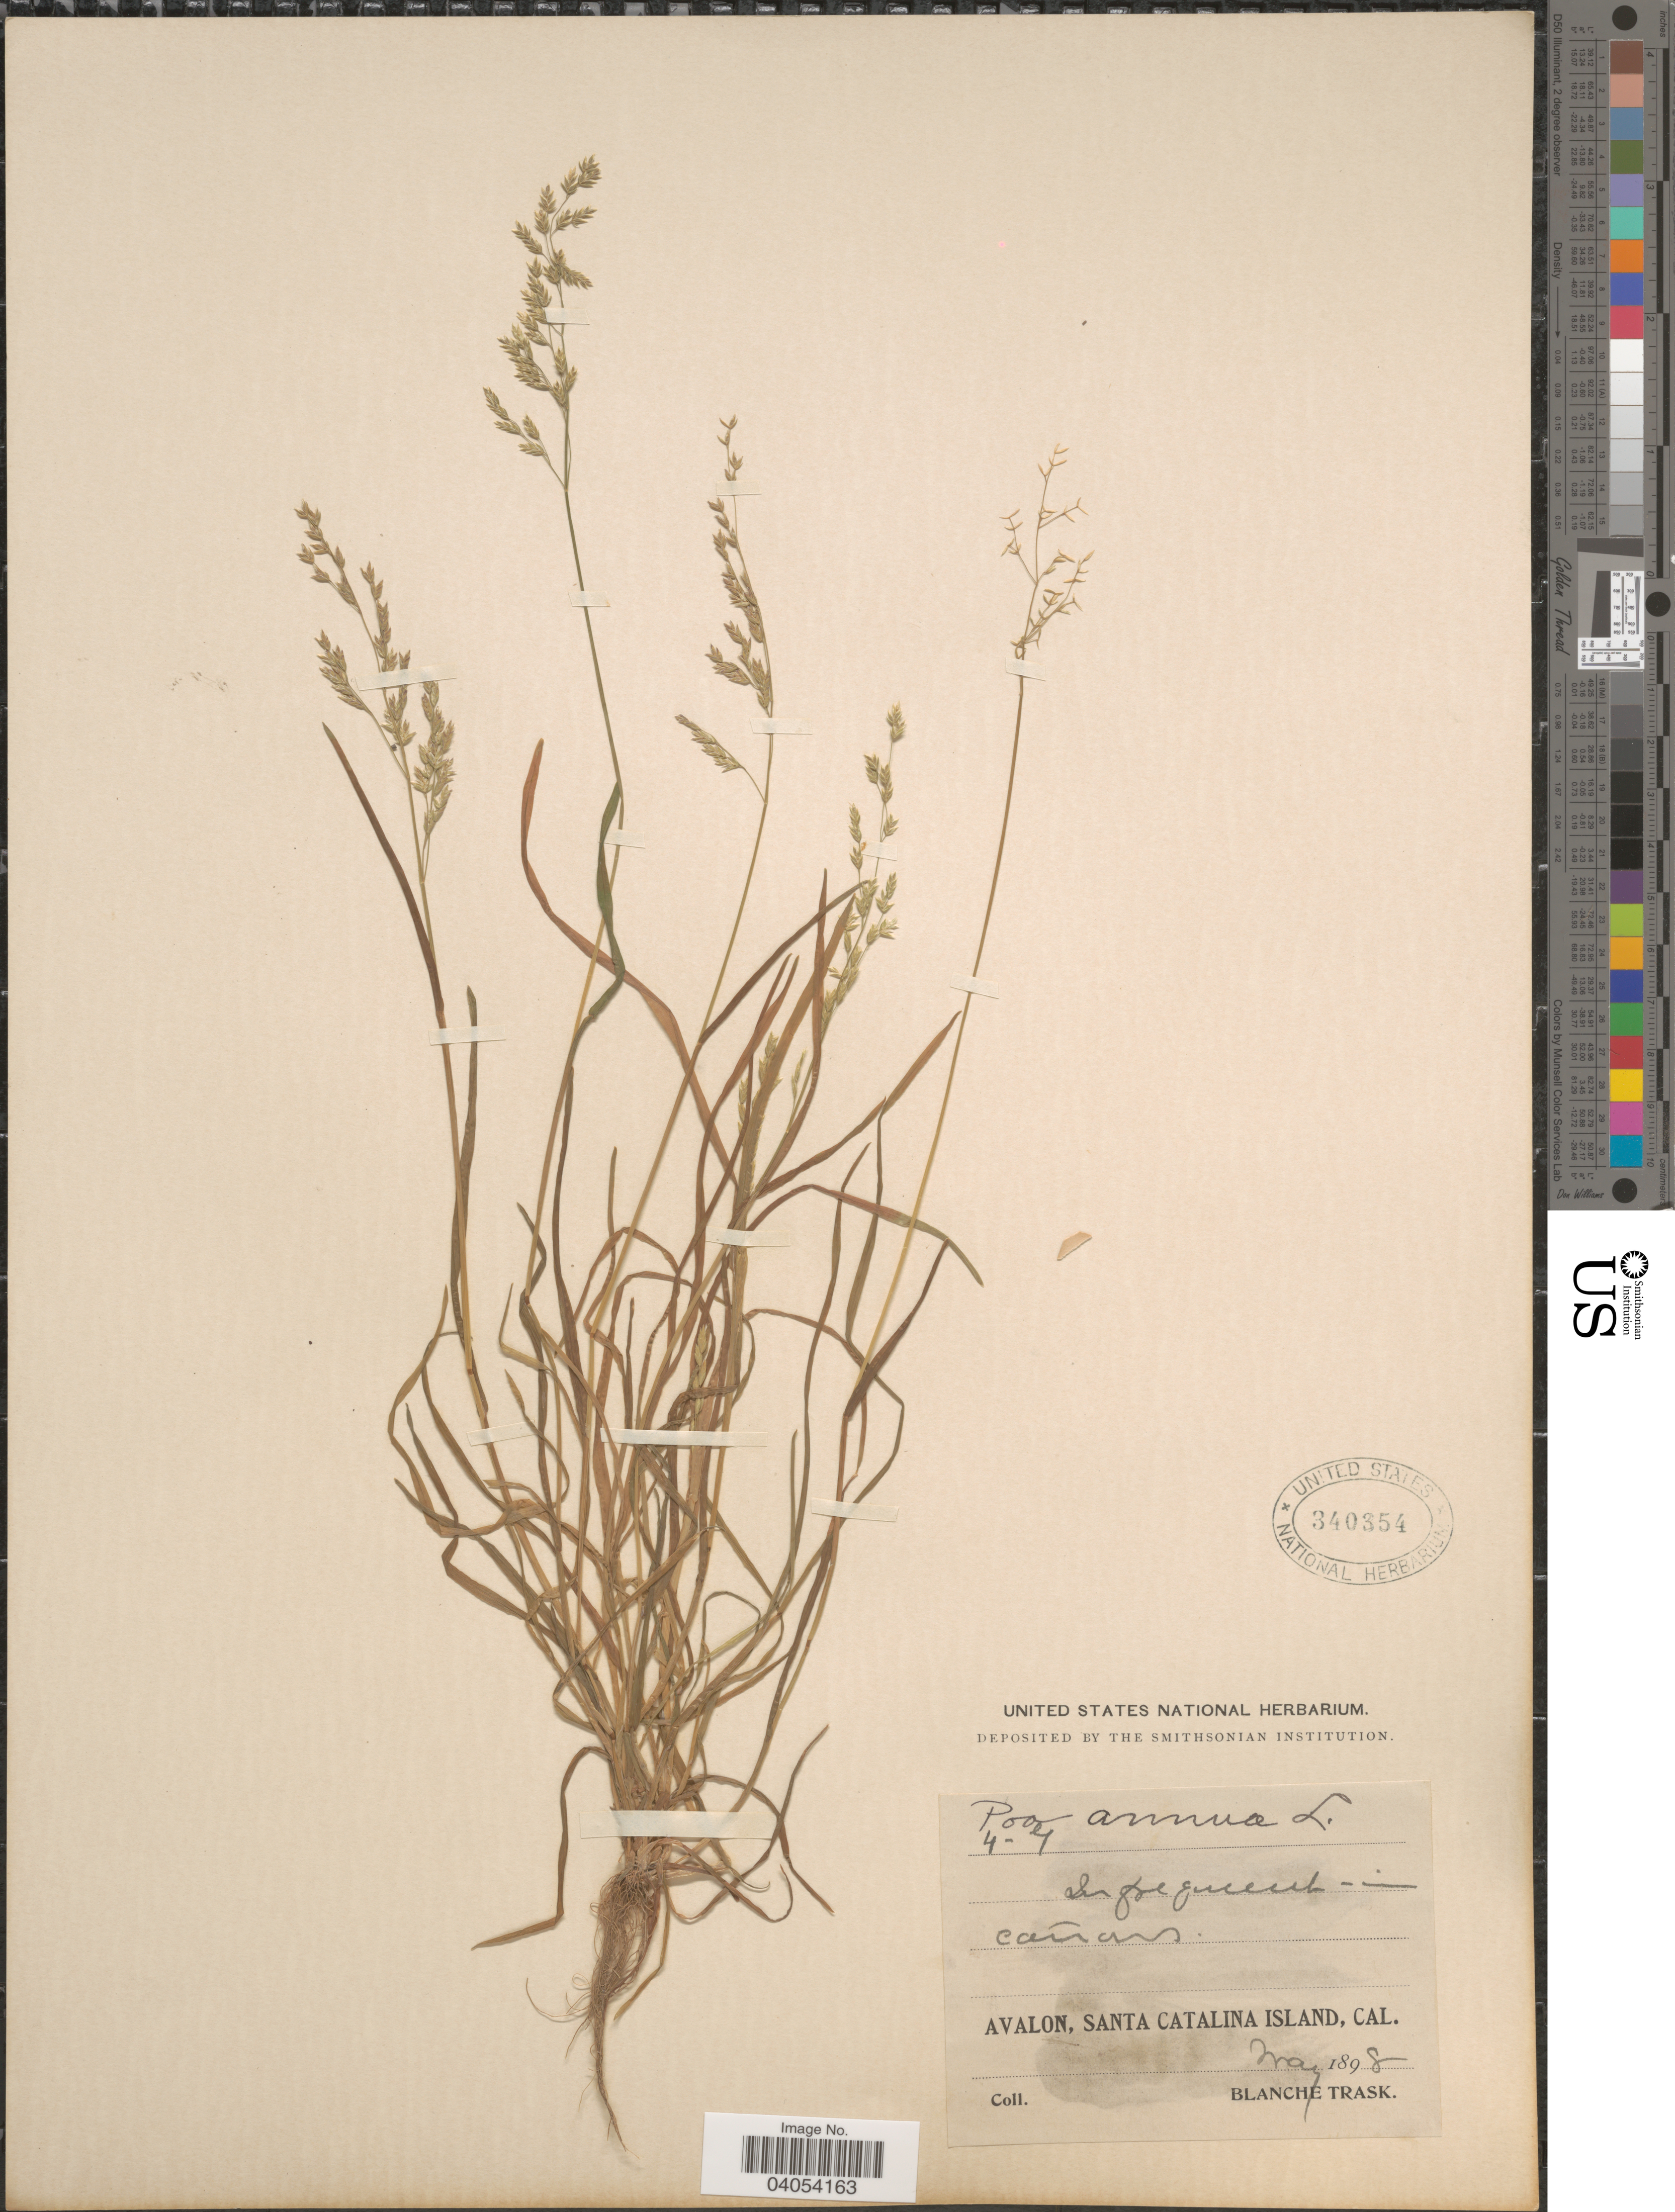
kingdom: Plantae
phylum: Tracheophyta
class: Liliopsida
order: Poales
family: Poaceae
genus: Poa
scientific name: Poa annua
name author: L.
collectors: B. Trask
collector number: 4-7?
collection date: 1898-05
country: United States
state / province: California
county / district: Los Angeles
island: Santa Catalina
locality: Avalon, Santa Catalina Island.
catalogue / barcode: US 340354